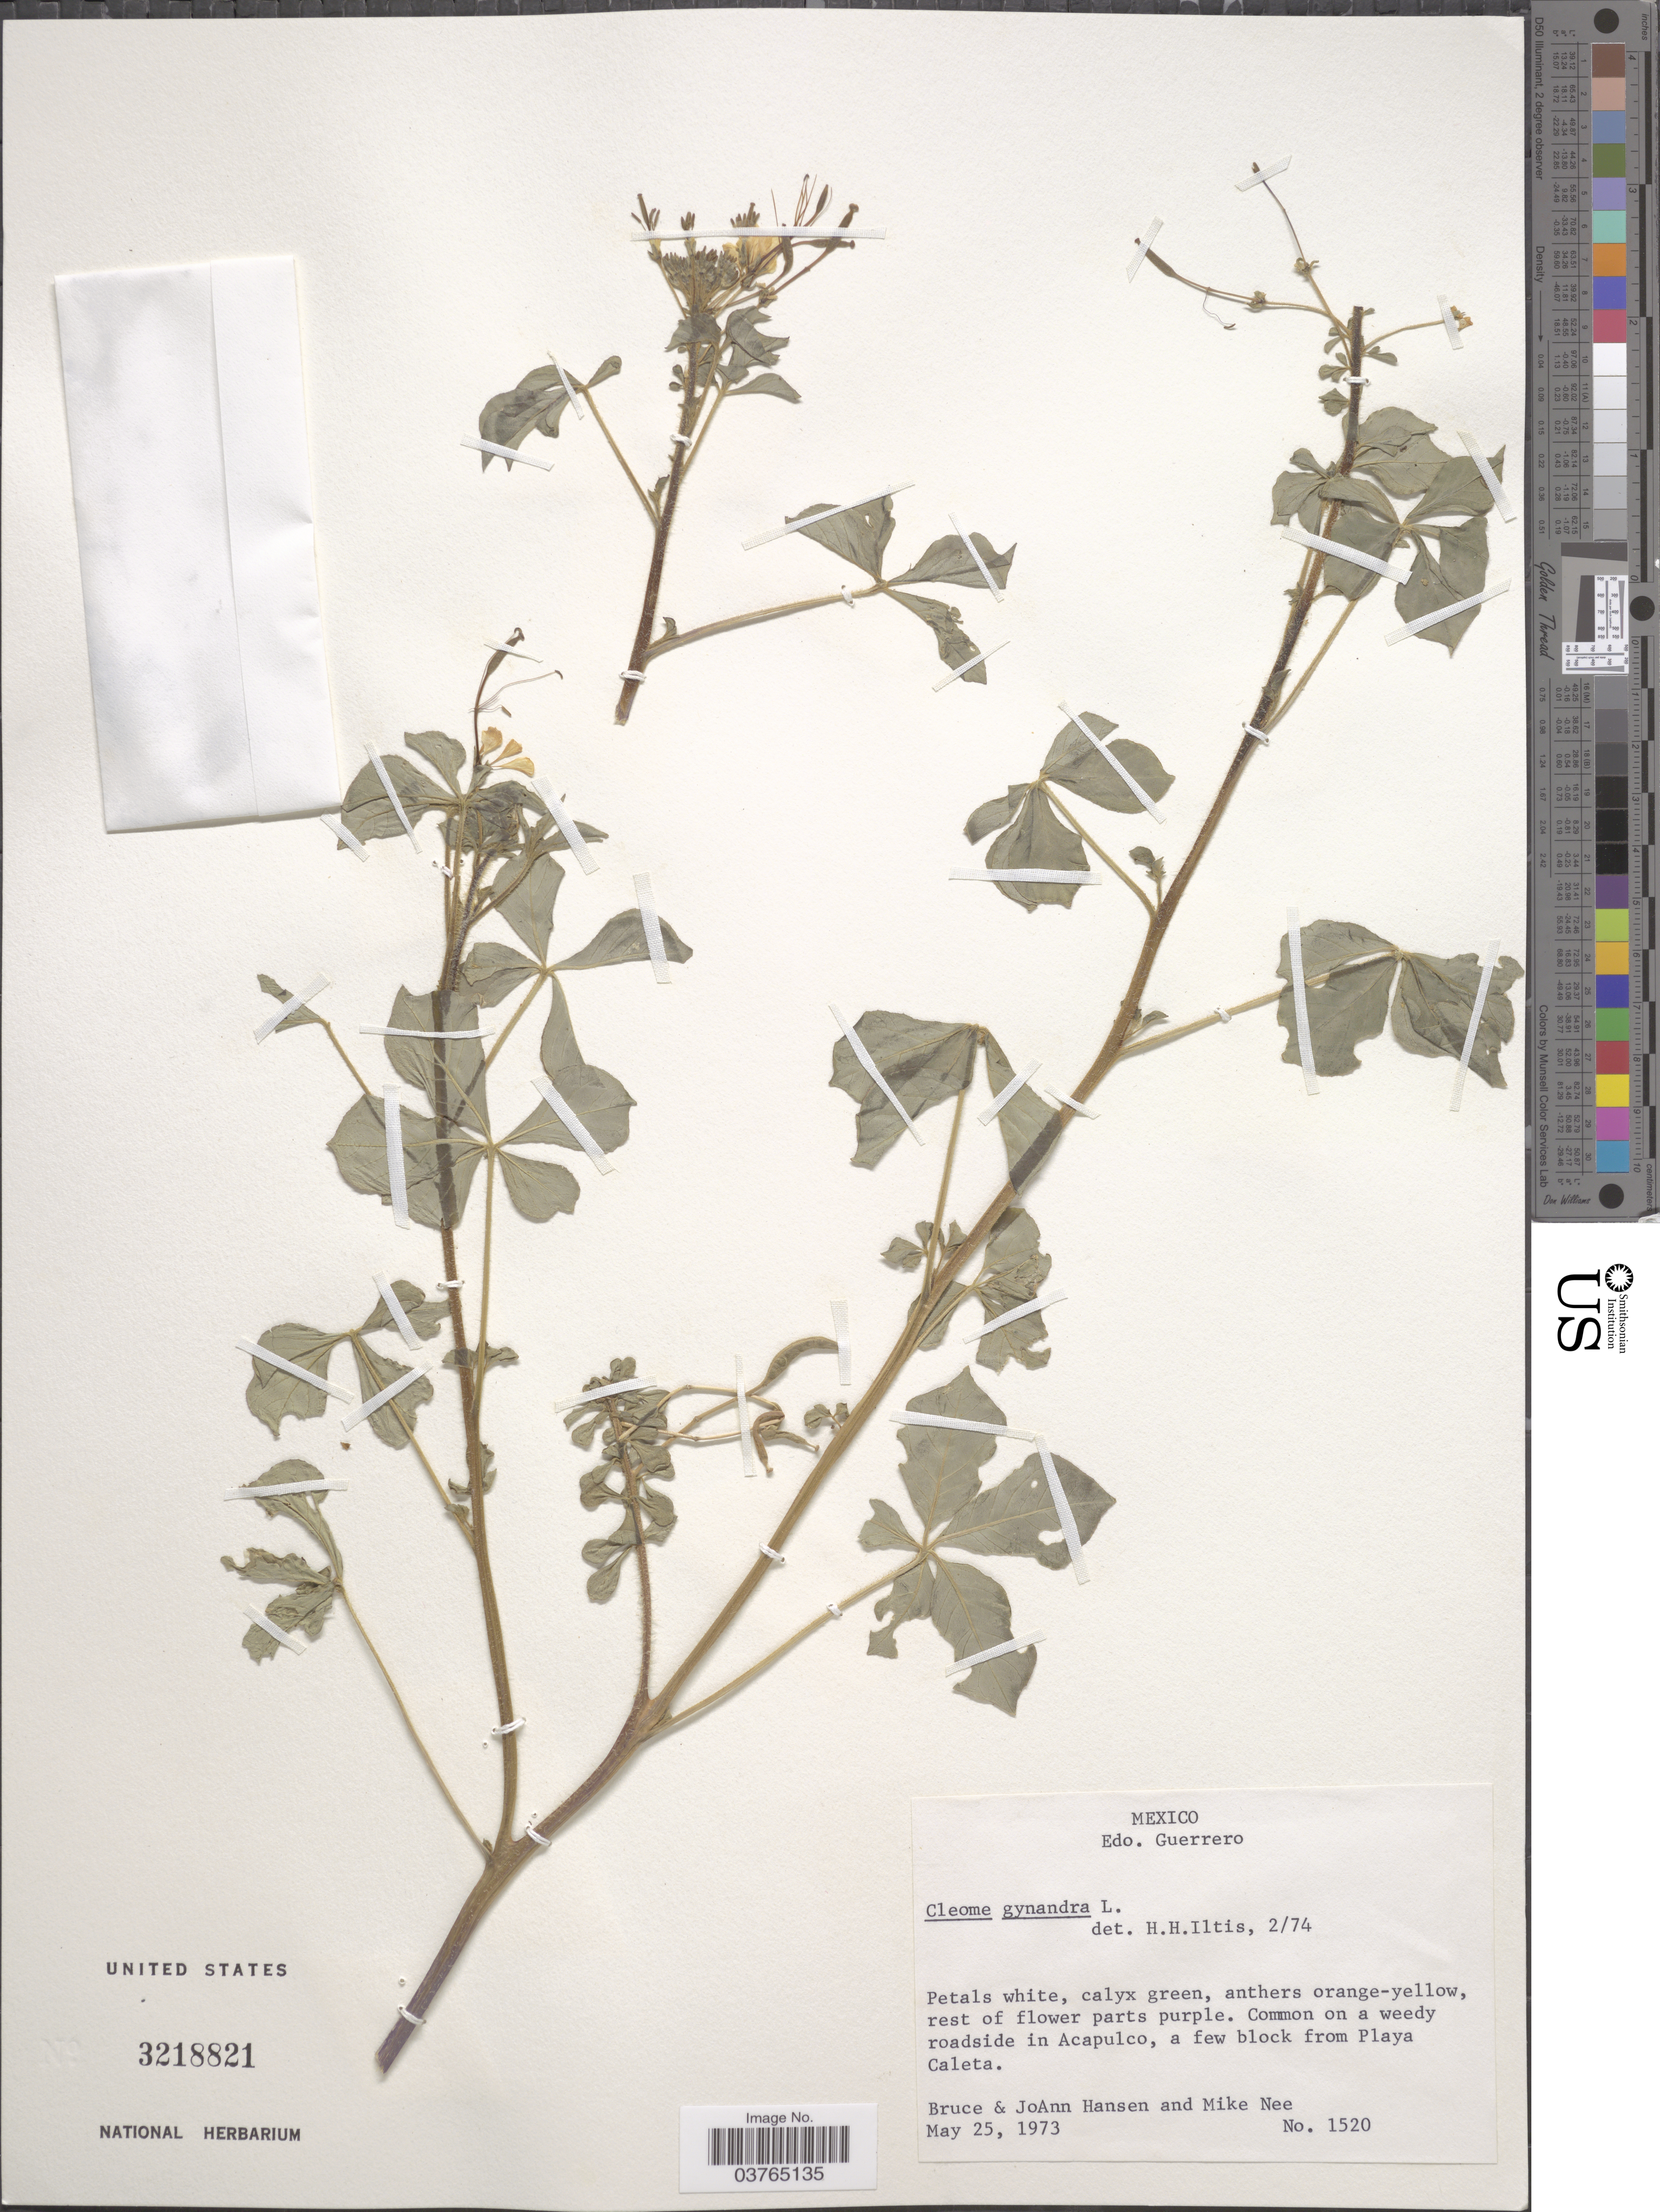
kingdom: Plantae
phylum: Tracheophyta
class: Magnoliopsida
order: Brassicales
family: Cleomaceae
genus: Gynandropsis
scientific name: Gynandropsis gynandra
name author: (L.) Briq.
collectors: B. Hansen, J. Hansen & M. Nee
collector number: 1520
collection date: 1973-05-25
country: Mexico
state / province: Guerrero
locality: Common on a weedy roadside in Acapulco, a few block from Playa Caleta.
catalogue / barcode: US 3218821